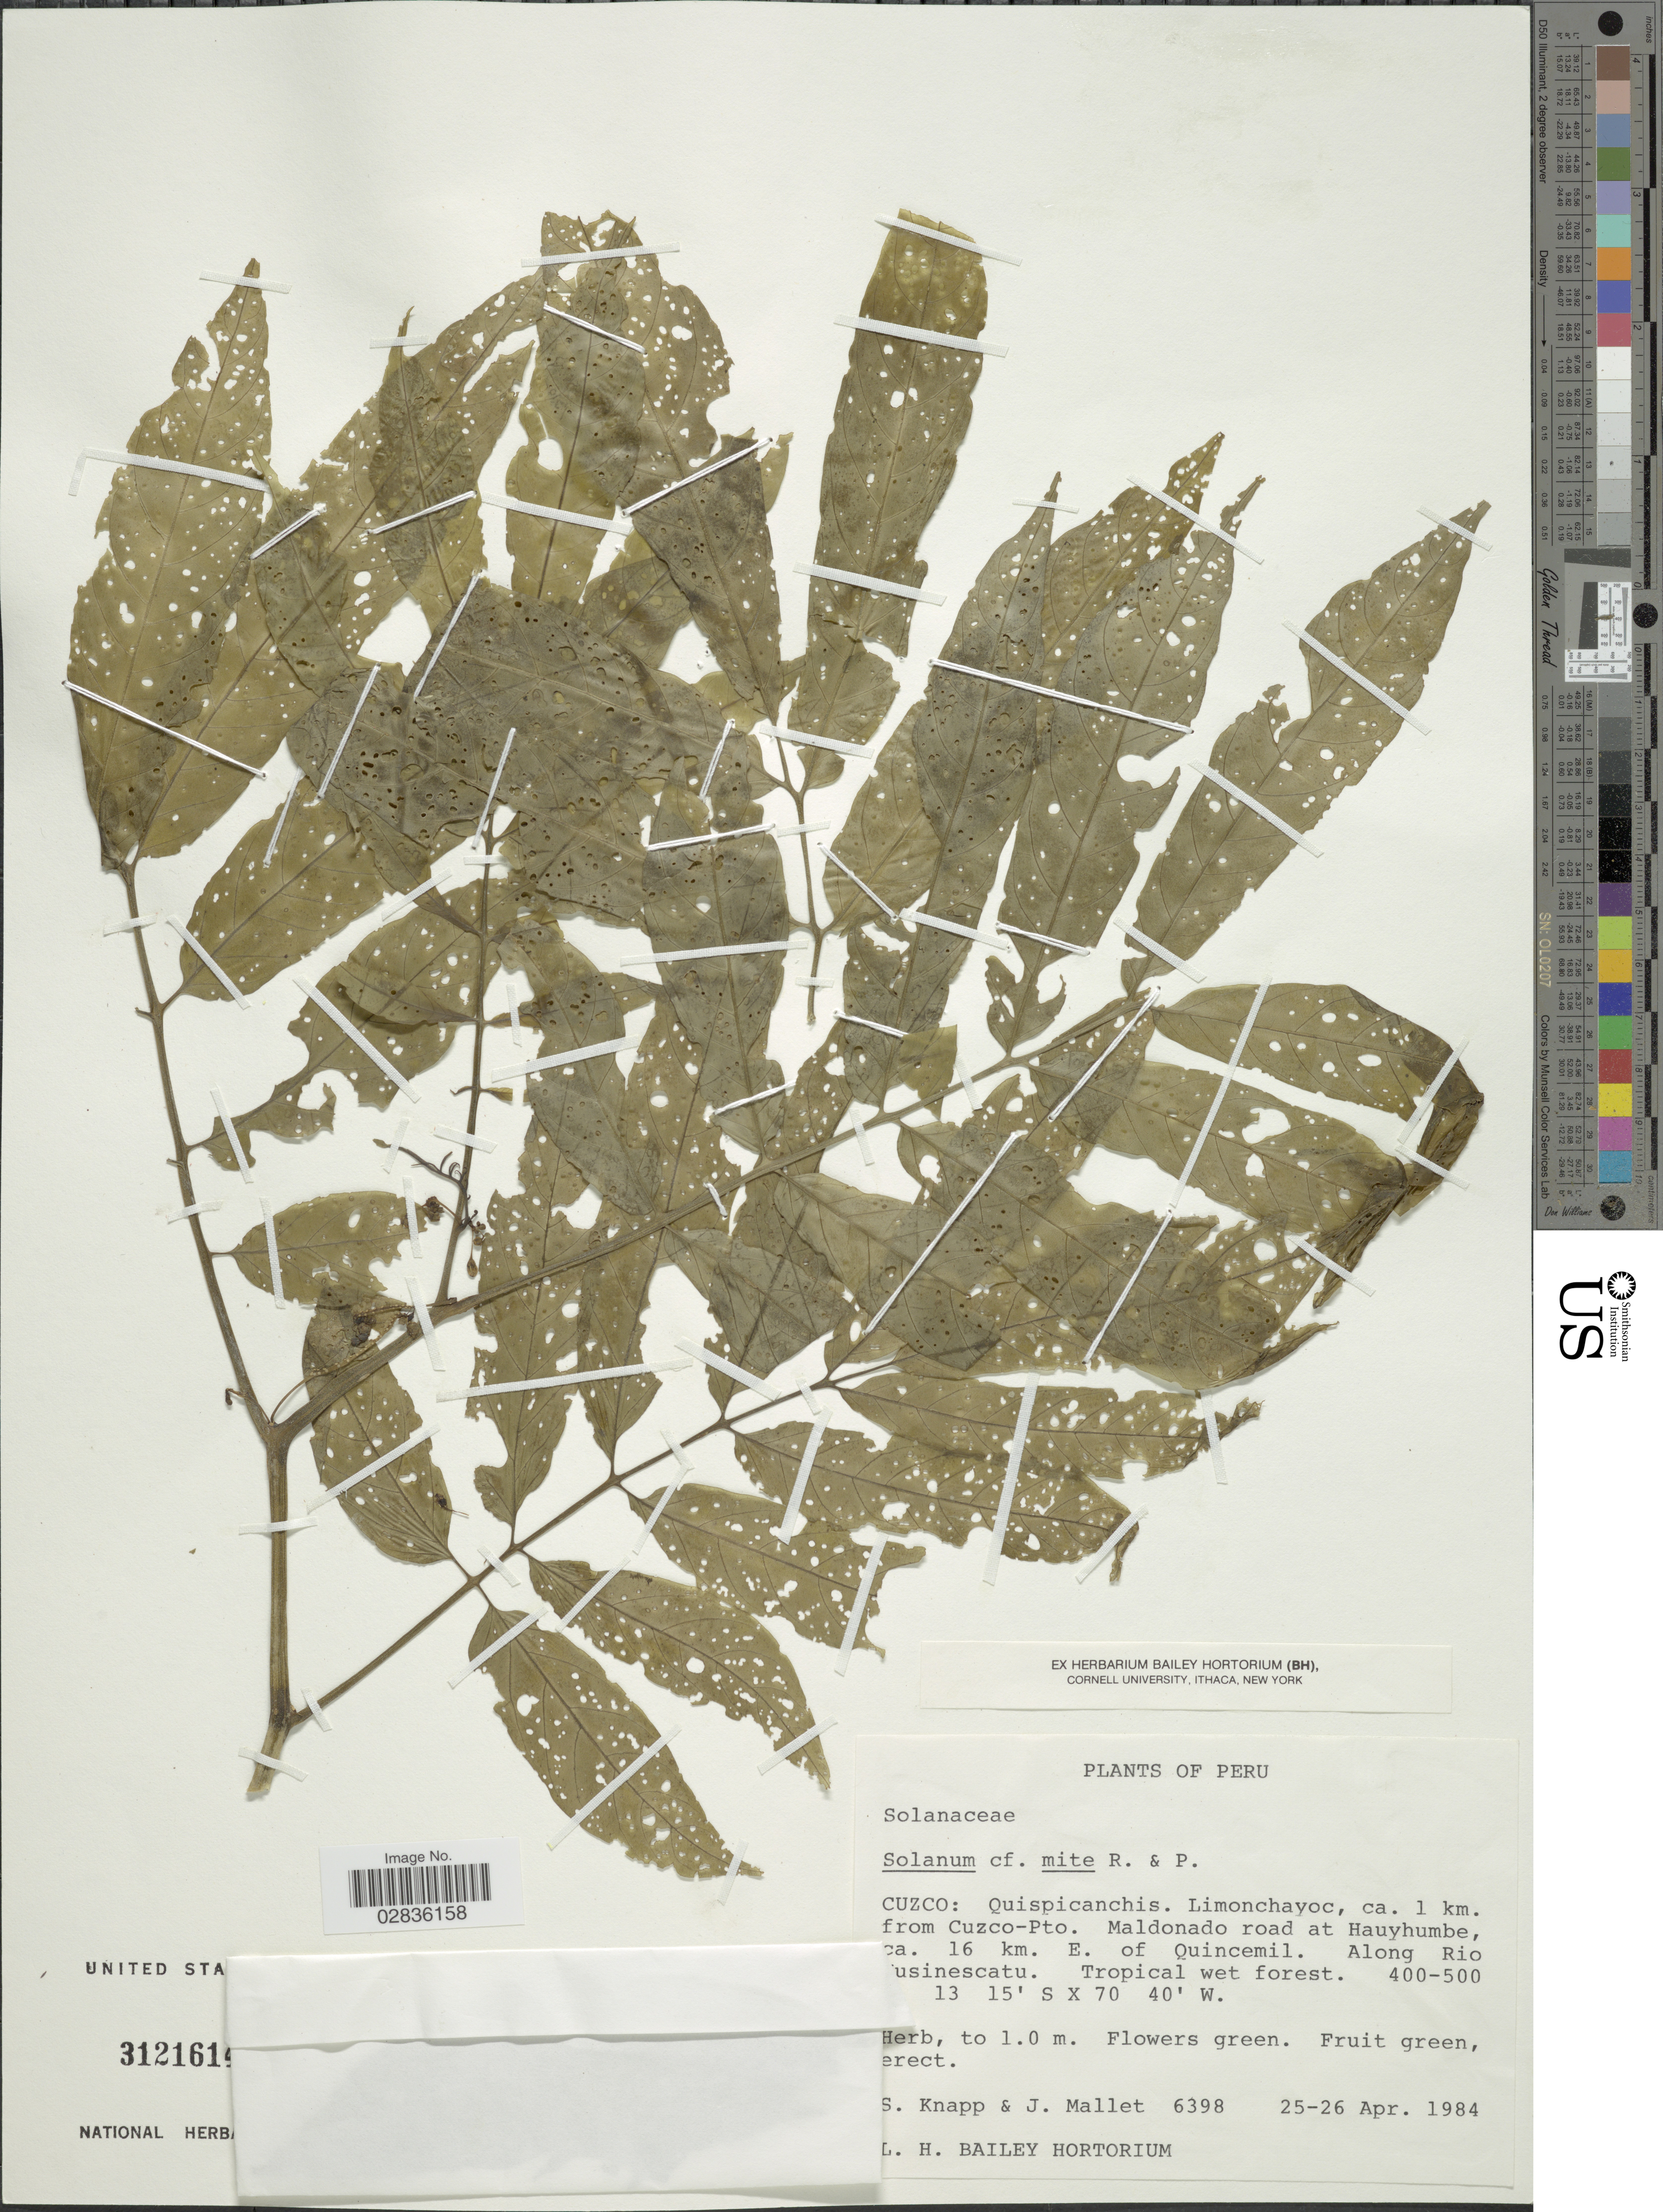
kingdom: Plantae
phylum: Tracheophyta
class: Magnoliopsida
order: Solanales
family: Solanaceae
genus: Solanum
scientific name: Solanum mite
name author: Ruiz & Pav.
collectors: S. Knapp & J. Mallet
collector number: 6398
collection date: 1984-04-25/1984-04-26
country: Peru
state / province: Cusco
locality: Cuzco: Quispicanchis. Limonchayoc, ca. 1 km. from Cuzco-Pto. Maldonado road at Hauyhumbe, ca. 16 km. E. of Quincemil. Along Rio Nusinescatu.